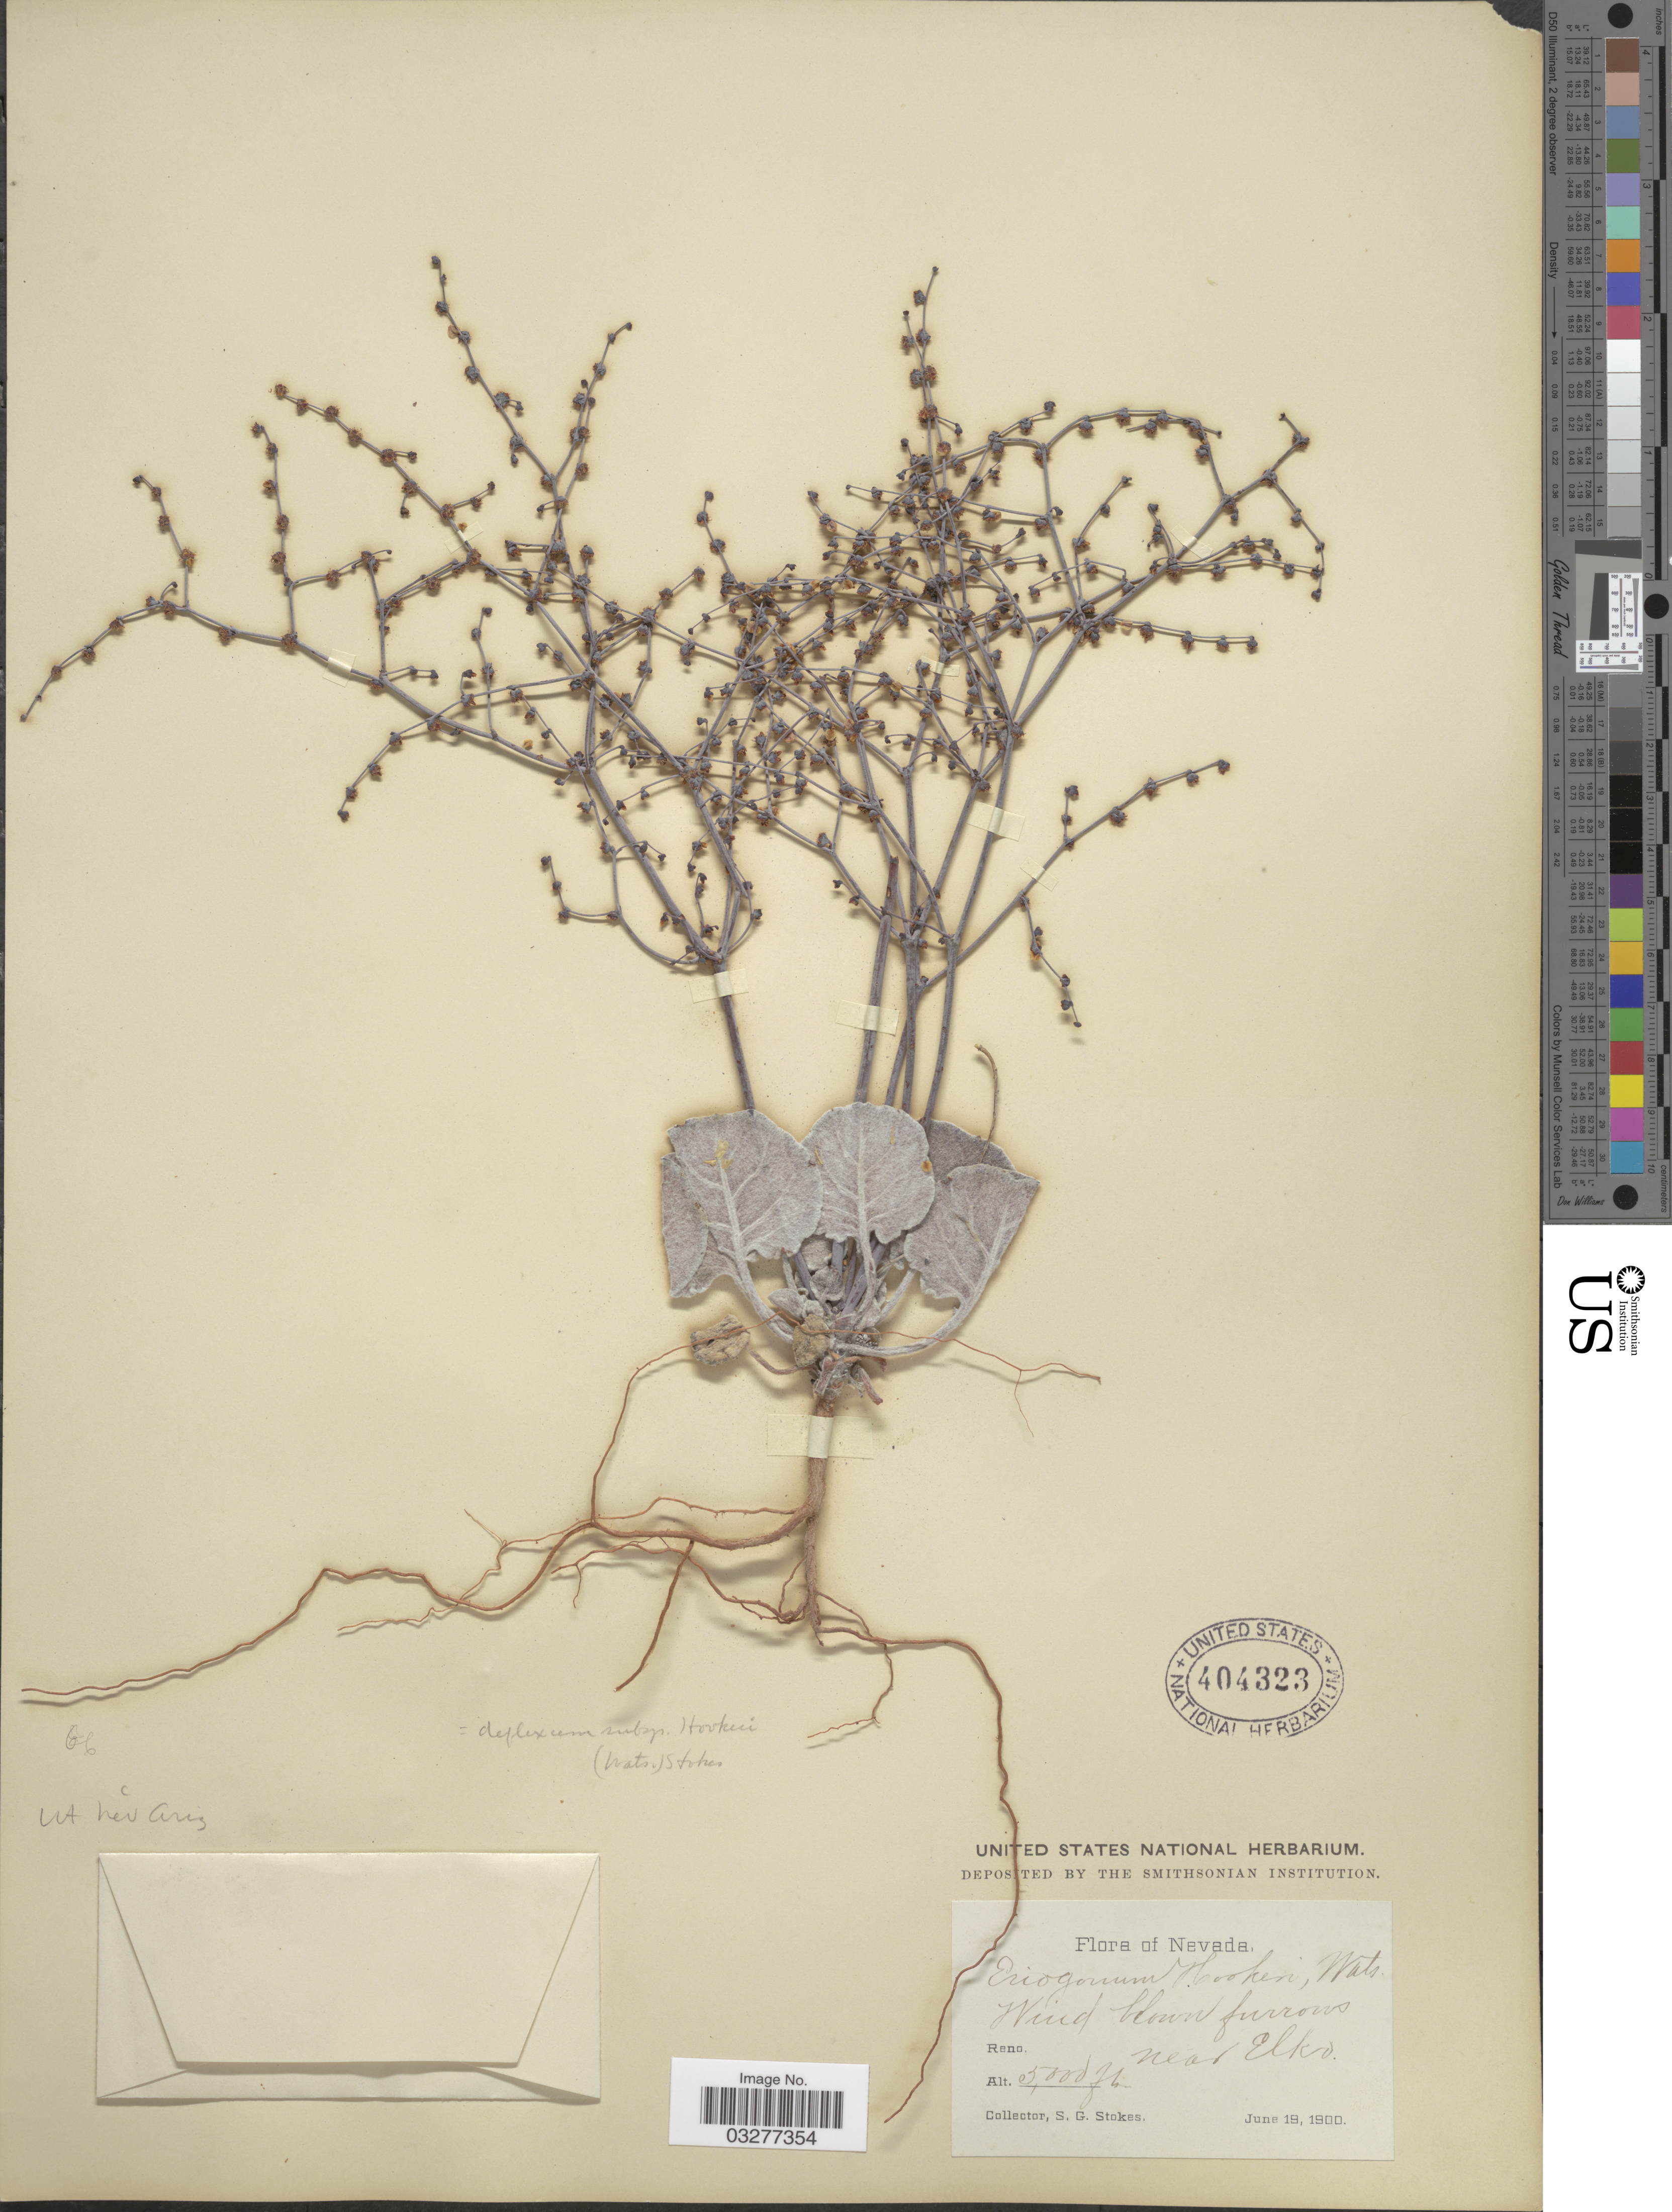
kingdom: Plantae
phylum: Tracheophyta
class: Magnoliopsida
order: Caryophyllales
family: Polygonaceae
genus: Eriogonum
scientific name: Eriogonum hookeri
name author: S. Watson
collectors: S. G. Stokes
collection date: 1900-06-19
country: United States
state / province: Nevada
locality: Reno, near Elko.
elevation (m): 1524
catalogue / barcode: US 404323